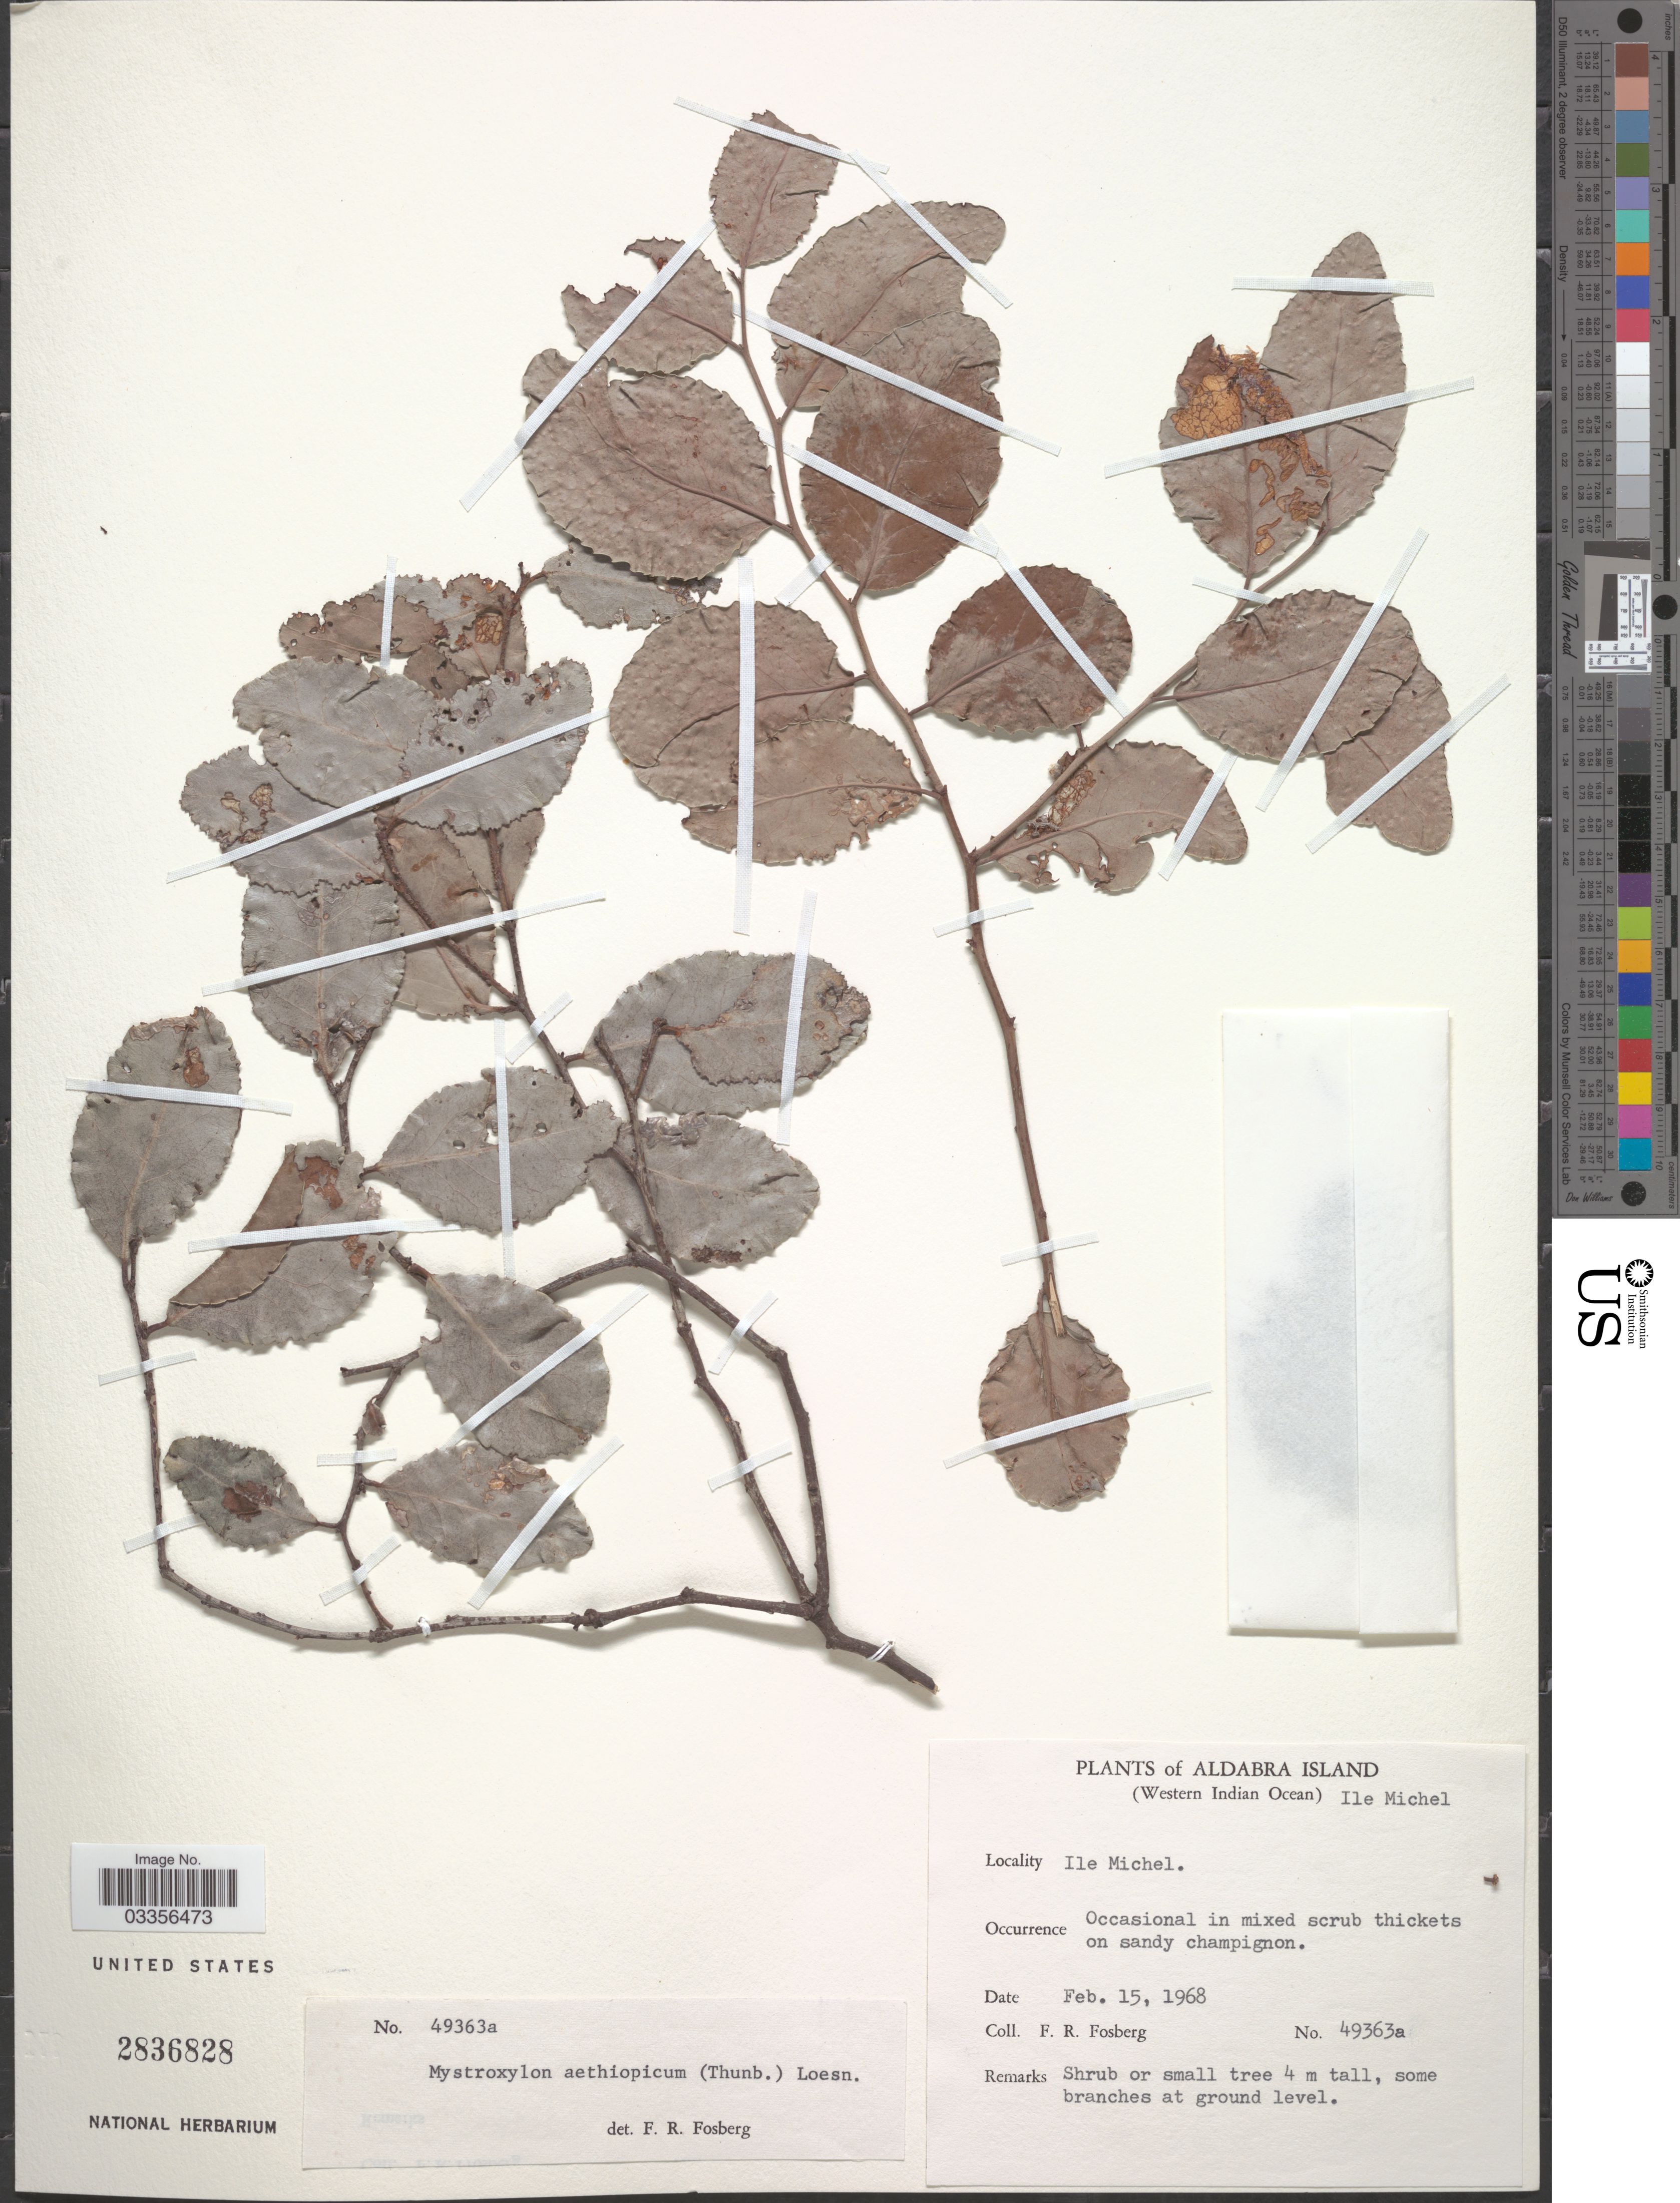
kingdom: Plantae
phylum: Tracheophyta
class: Magnoliopsida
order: Celastrales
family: Celastraceae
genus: Mystroxylon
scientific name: Mystroxylon aethiopicum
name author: (Thunb.) Loes.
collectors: F. R. Fosberg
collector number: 49363a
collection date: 1968-02-15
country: Seychelles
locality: Aldabra Island (Western Indian Ocean) Ile Michel.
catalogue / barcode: US 2836828